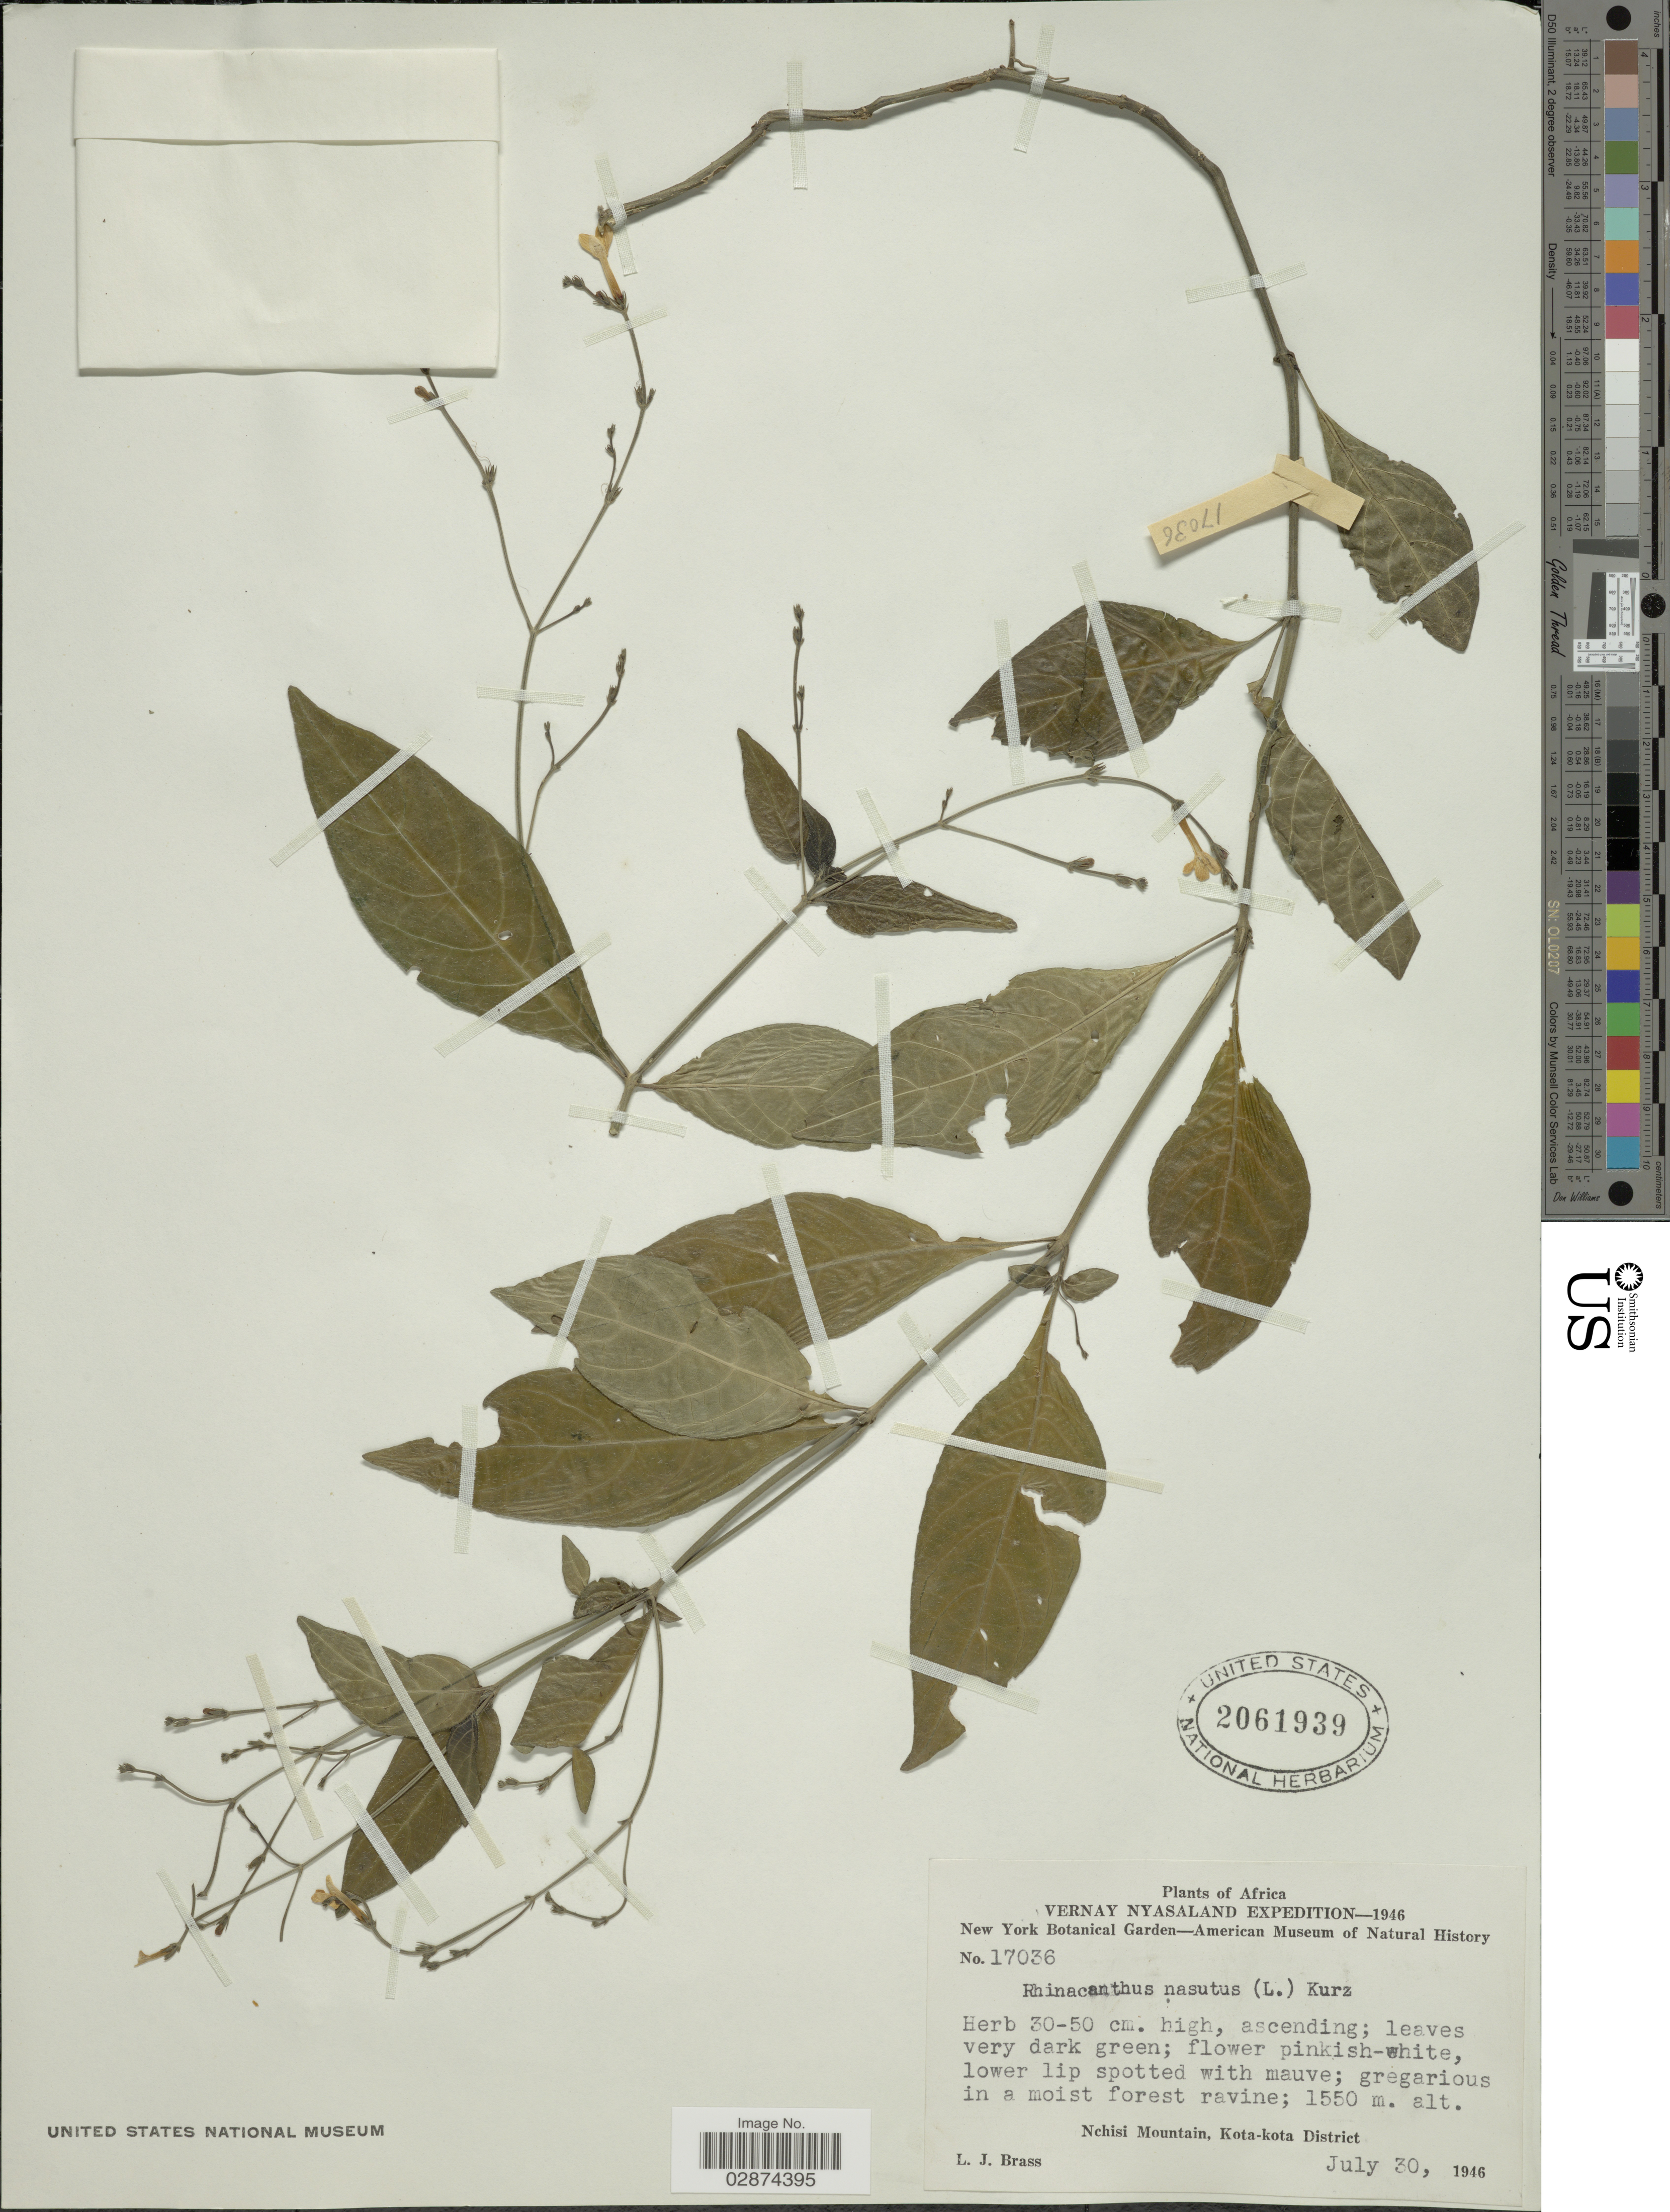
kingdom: Plantae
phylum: Tracheophyta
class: Magnoliopsida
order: Lamiales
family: Acanthaceae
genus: Rhinacanthus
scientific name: Rhinacanthus nasutus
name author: (L.) Kurz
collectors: L. J. Brass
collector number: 17036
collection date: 1946-07-30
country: Malawi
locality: Vernay Nyasaland. Nchisi Mountain, Kota-Kota District.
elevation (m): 1550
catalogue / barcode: US 2061939